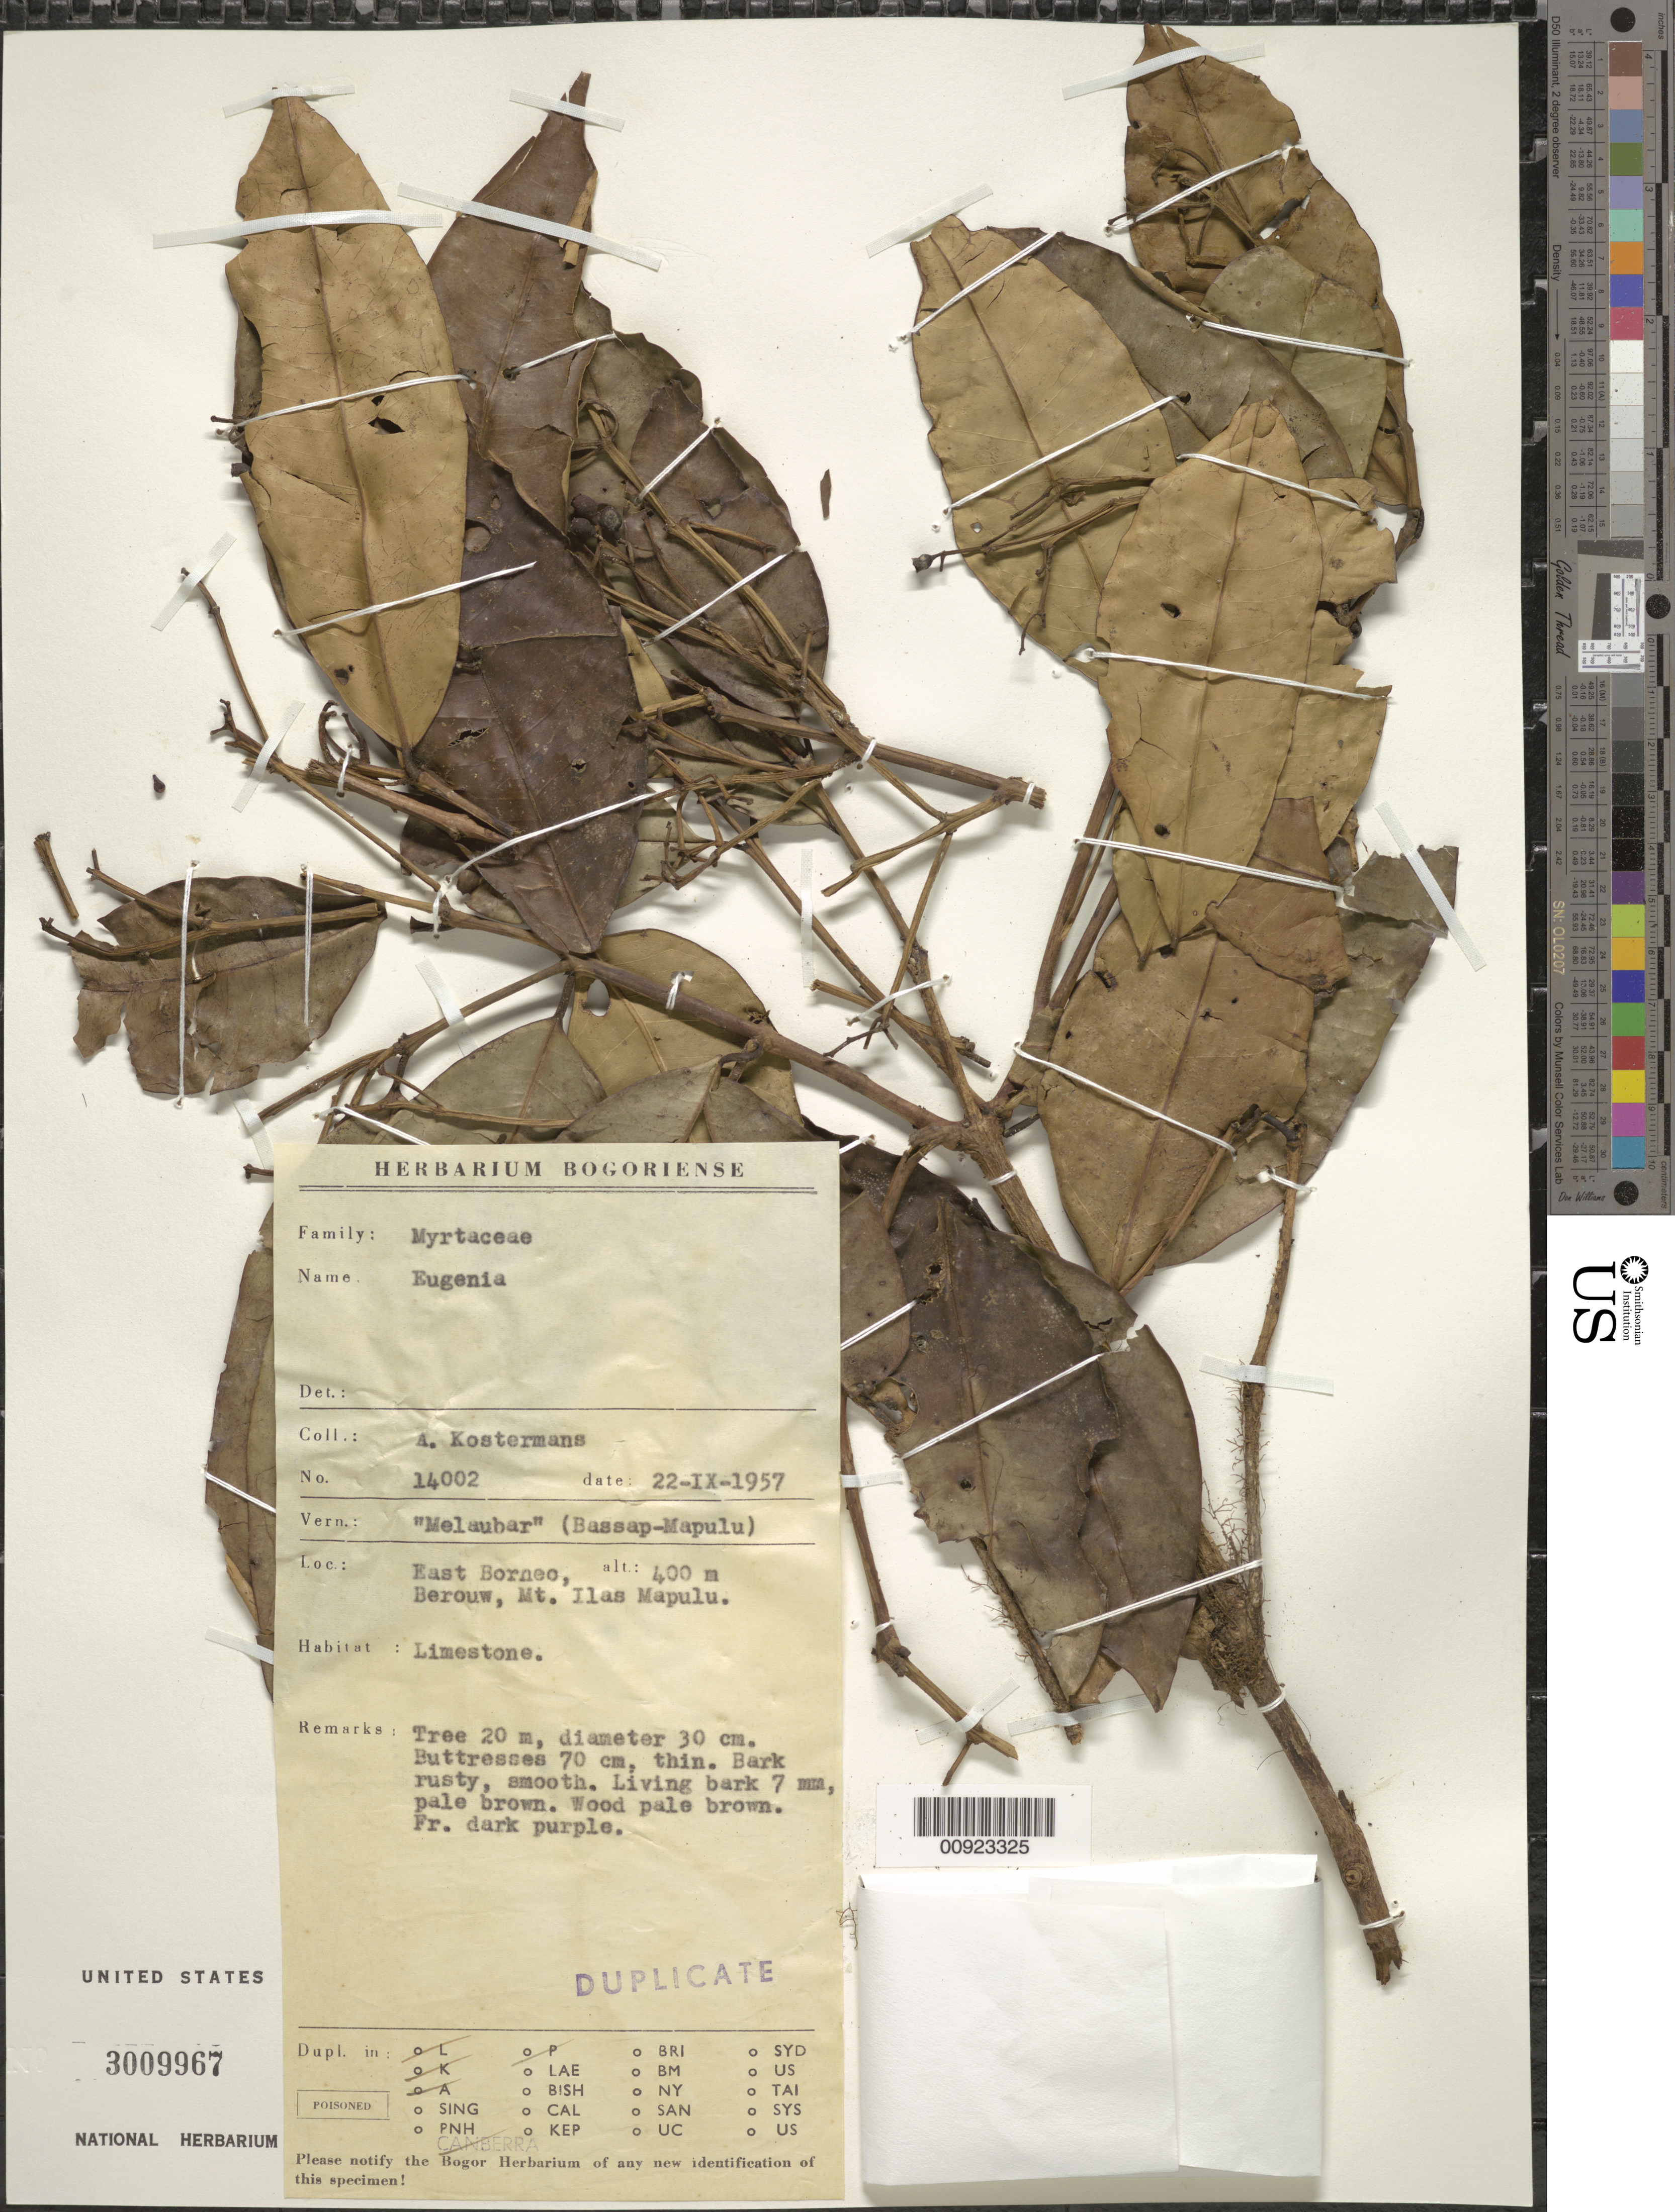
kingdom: Plantae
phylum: Tracheophyta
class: Magnoliopsida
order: Myrtales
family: Myrtaceae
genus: Syzygium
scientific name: Syzygium sp.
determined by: Strong, M. T., (US), Smithsonian Institution - National Museum of Natural History (UNITED STATES)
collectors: A. J. G. Kostermans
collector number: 14002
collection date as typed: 22 Sep 1957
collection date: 1957-09-22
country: Indonesia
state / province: Kalimantan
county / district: Kalimantan Barat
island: Borneo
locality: East Borneo, Berouw, Mt. Ilas Mapulu.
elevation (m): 400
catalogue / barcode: US 3009967